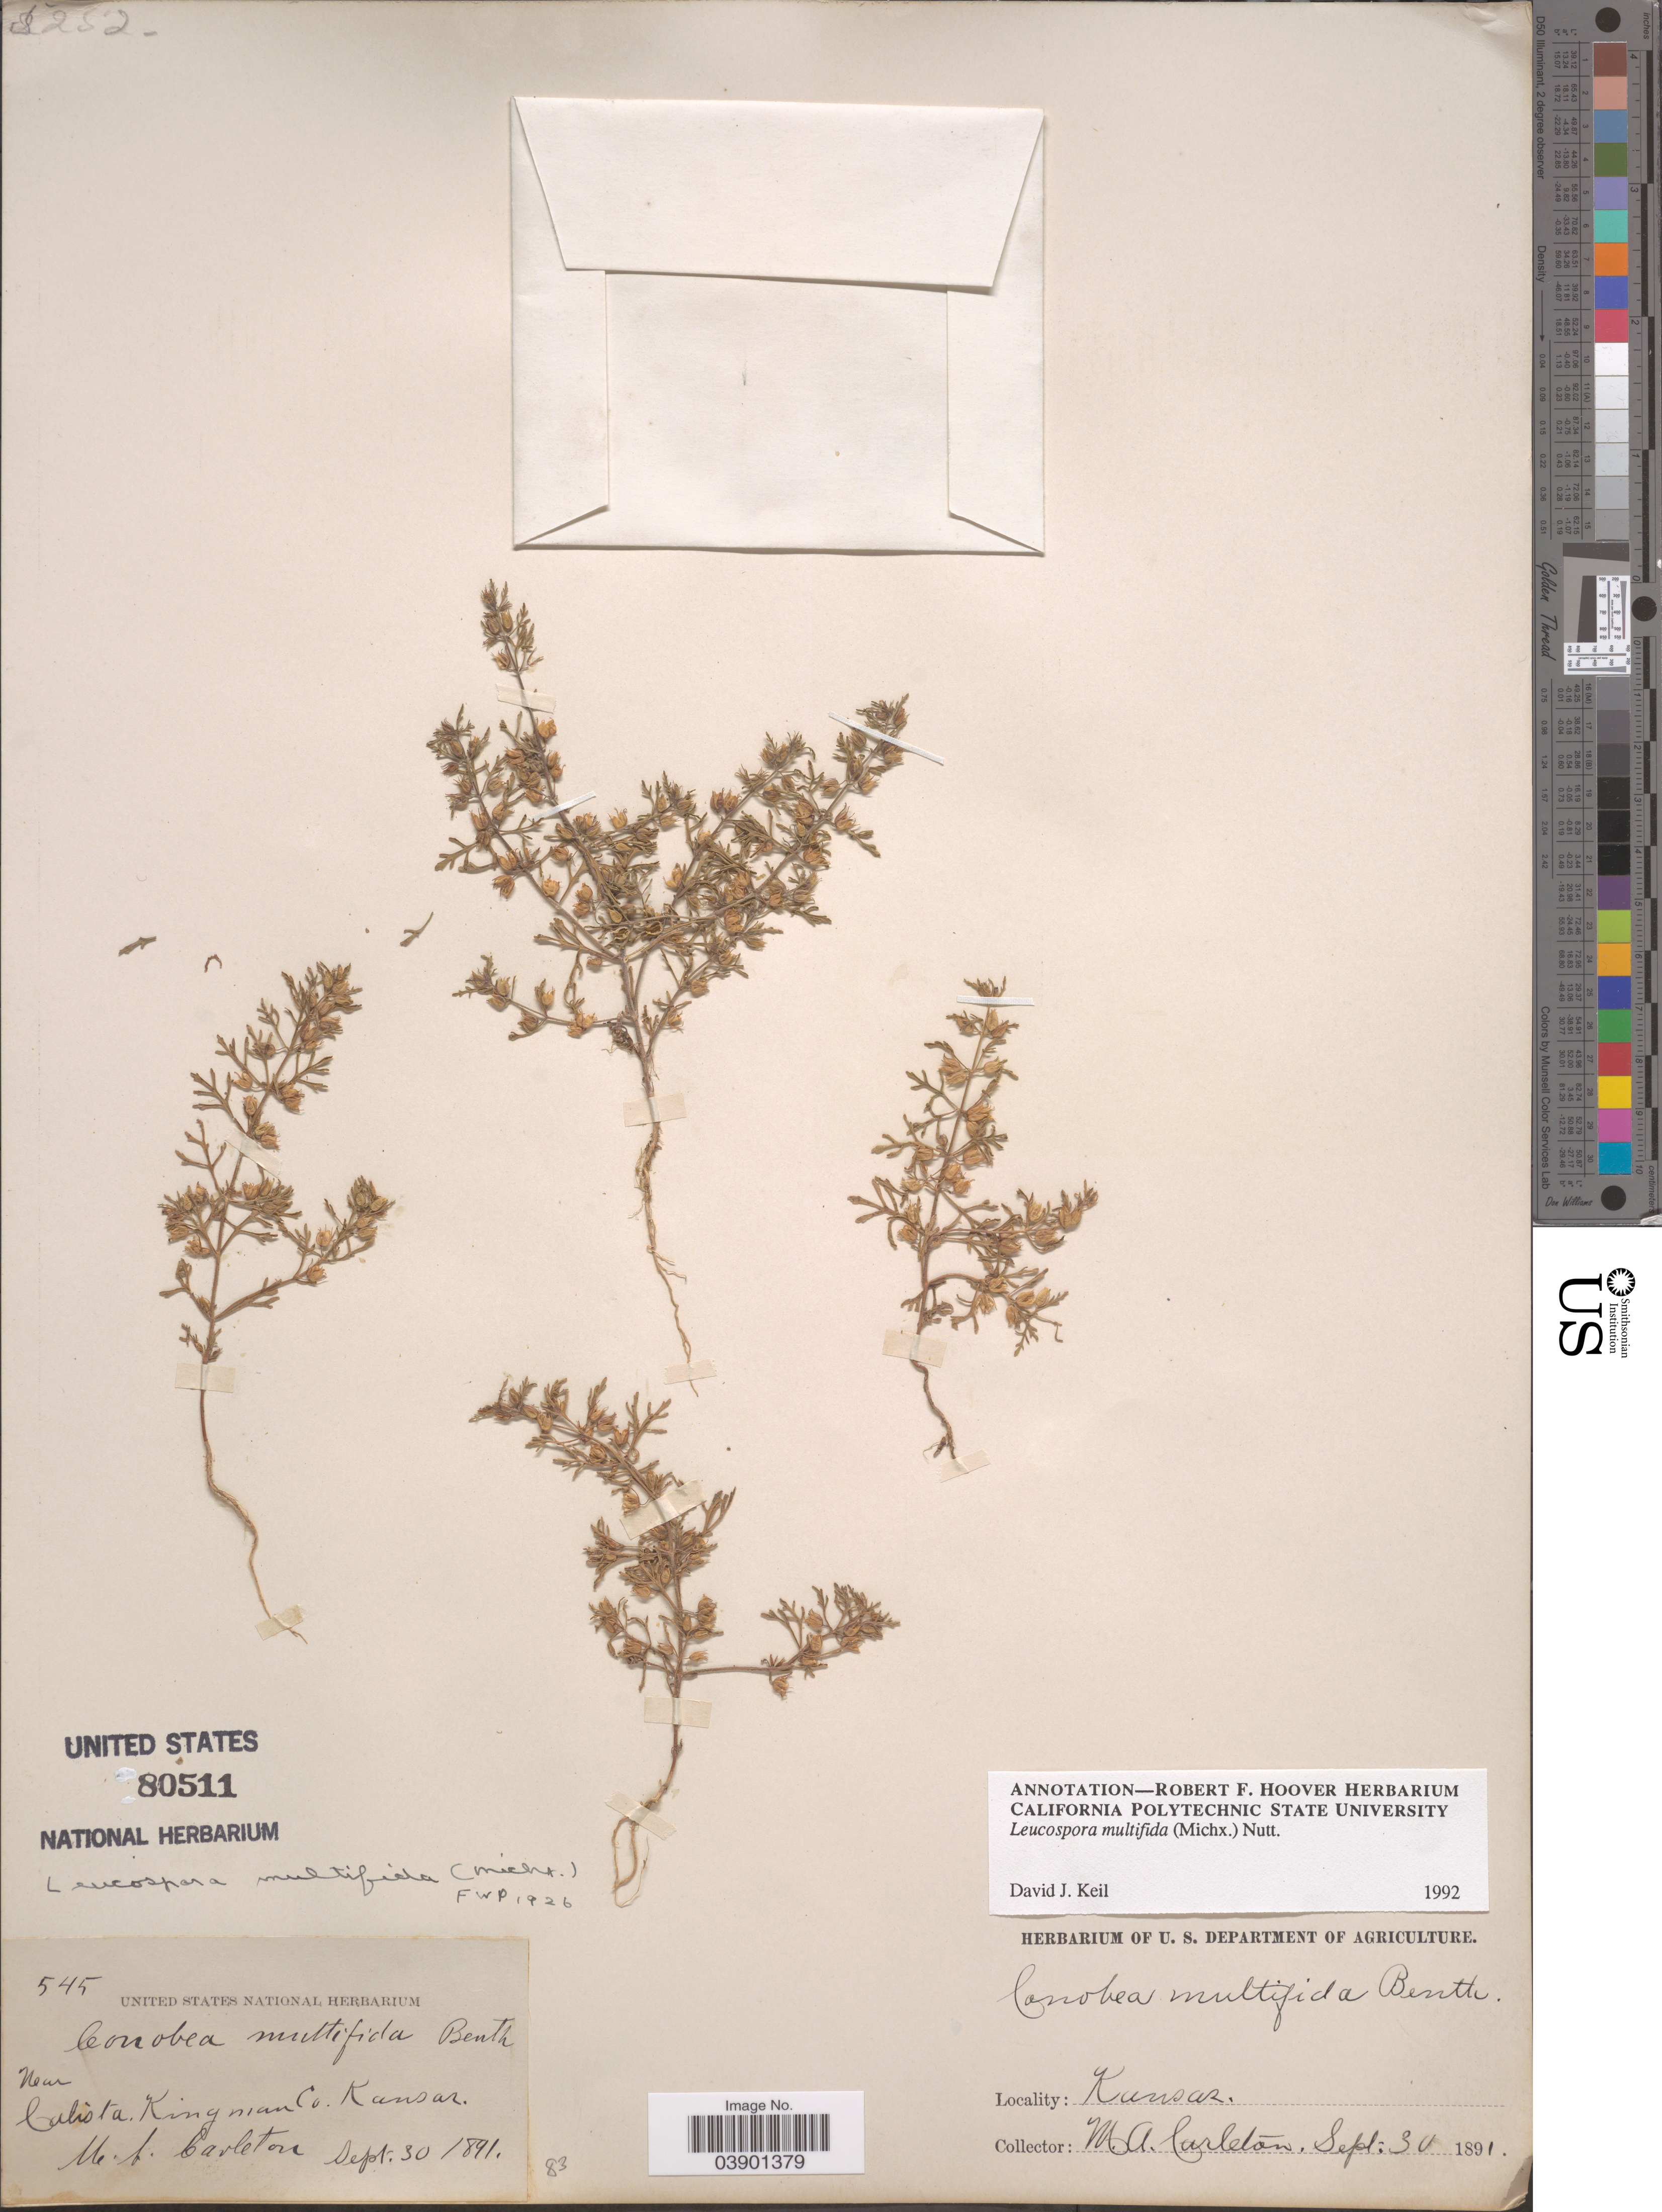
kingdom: Plantae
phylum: Tracheophyta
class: Magnoliopsida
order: Lamiales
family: Plantaginaceae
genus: Leucospora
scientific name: Leucospora multifida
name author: (Michx.) Nutt.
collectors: M. A. Carleton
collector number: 545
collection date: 1891-09-30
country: United States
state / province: Kansas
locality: Near Calista. Kingman Co.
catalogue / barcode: US 80511